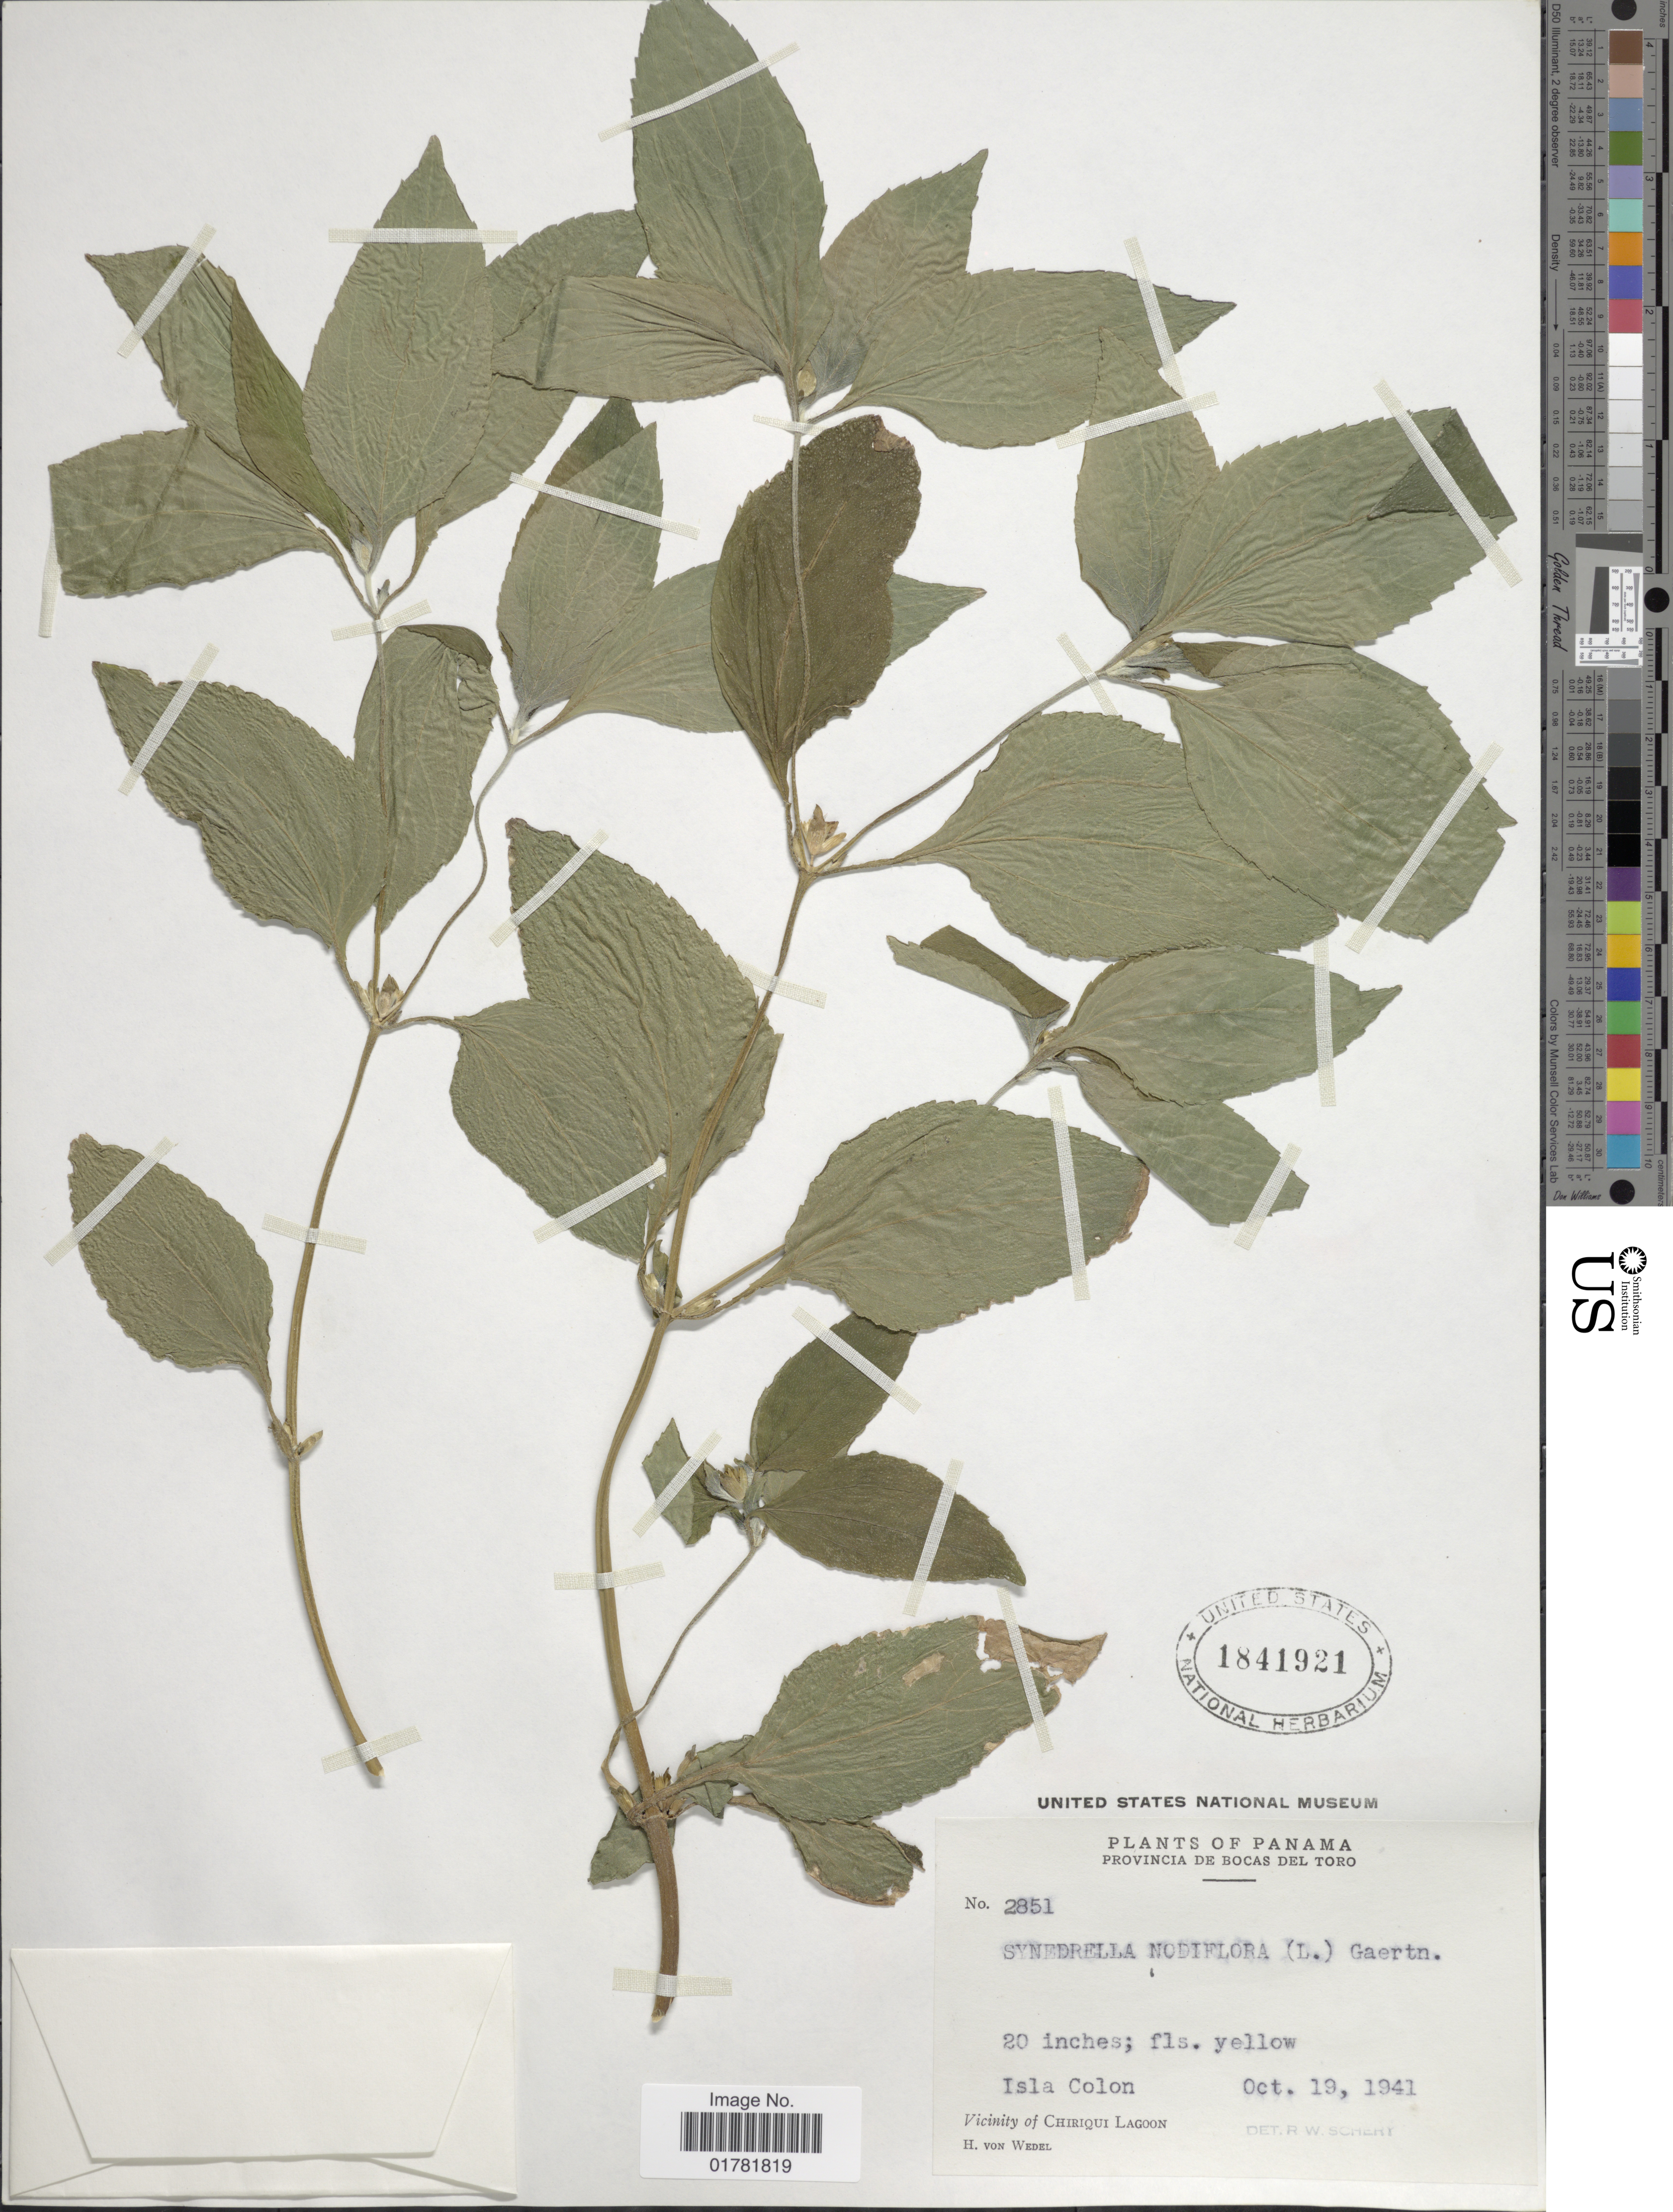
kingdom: Plantae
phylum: Tracheophyta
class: Magnoliopsida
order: Asterales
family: Asteraceae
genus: Synedrella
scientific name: Synedrella nodiflora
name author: (L.) Gaertn.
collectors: H. von Wedel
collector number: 2851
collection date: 1941-10-19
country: Panama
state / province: Bocas del Toro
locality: Isla Colon, Vicinity of Chiriqui Lagoon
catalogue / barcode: US 1841921